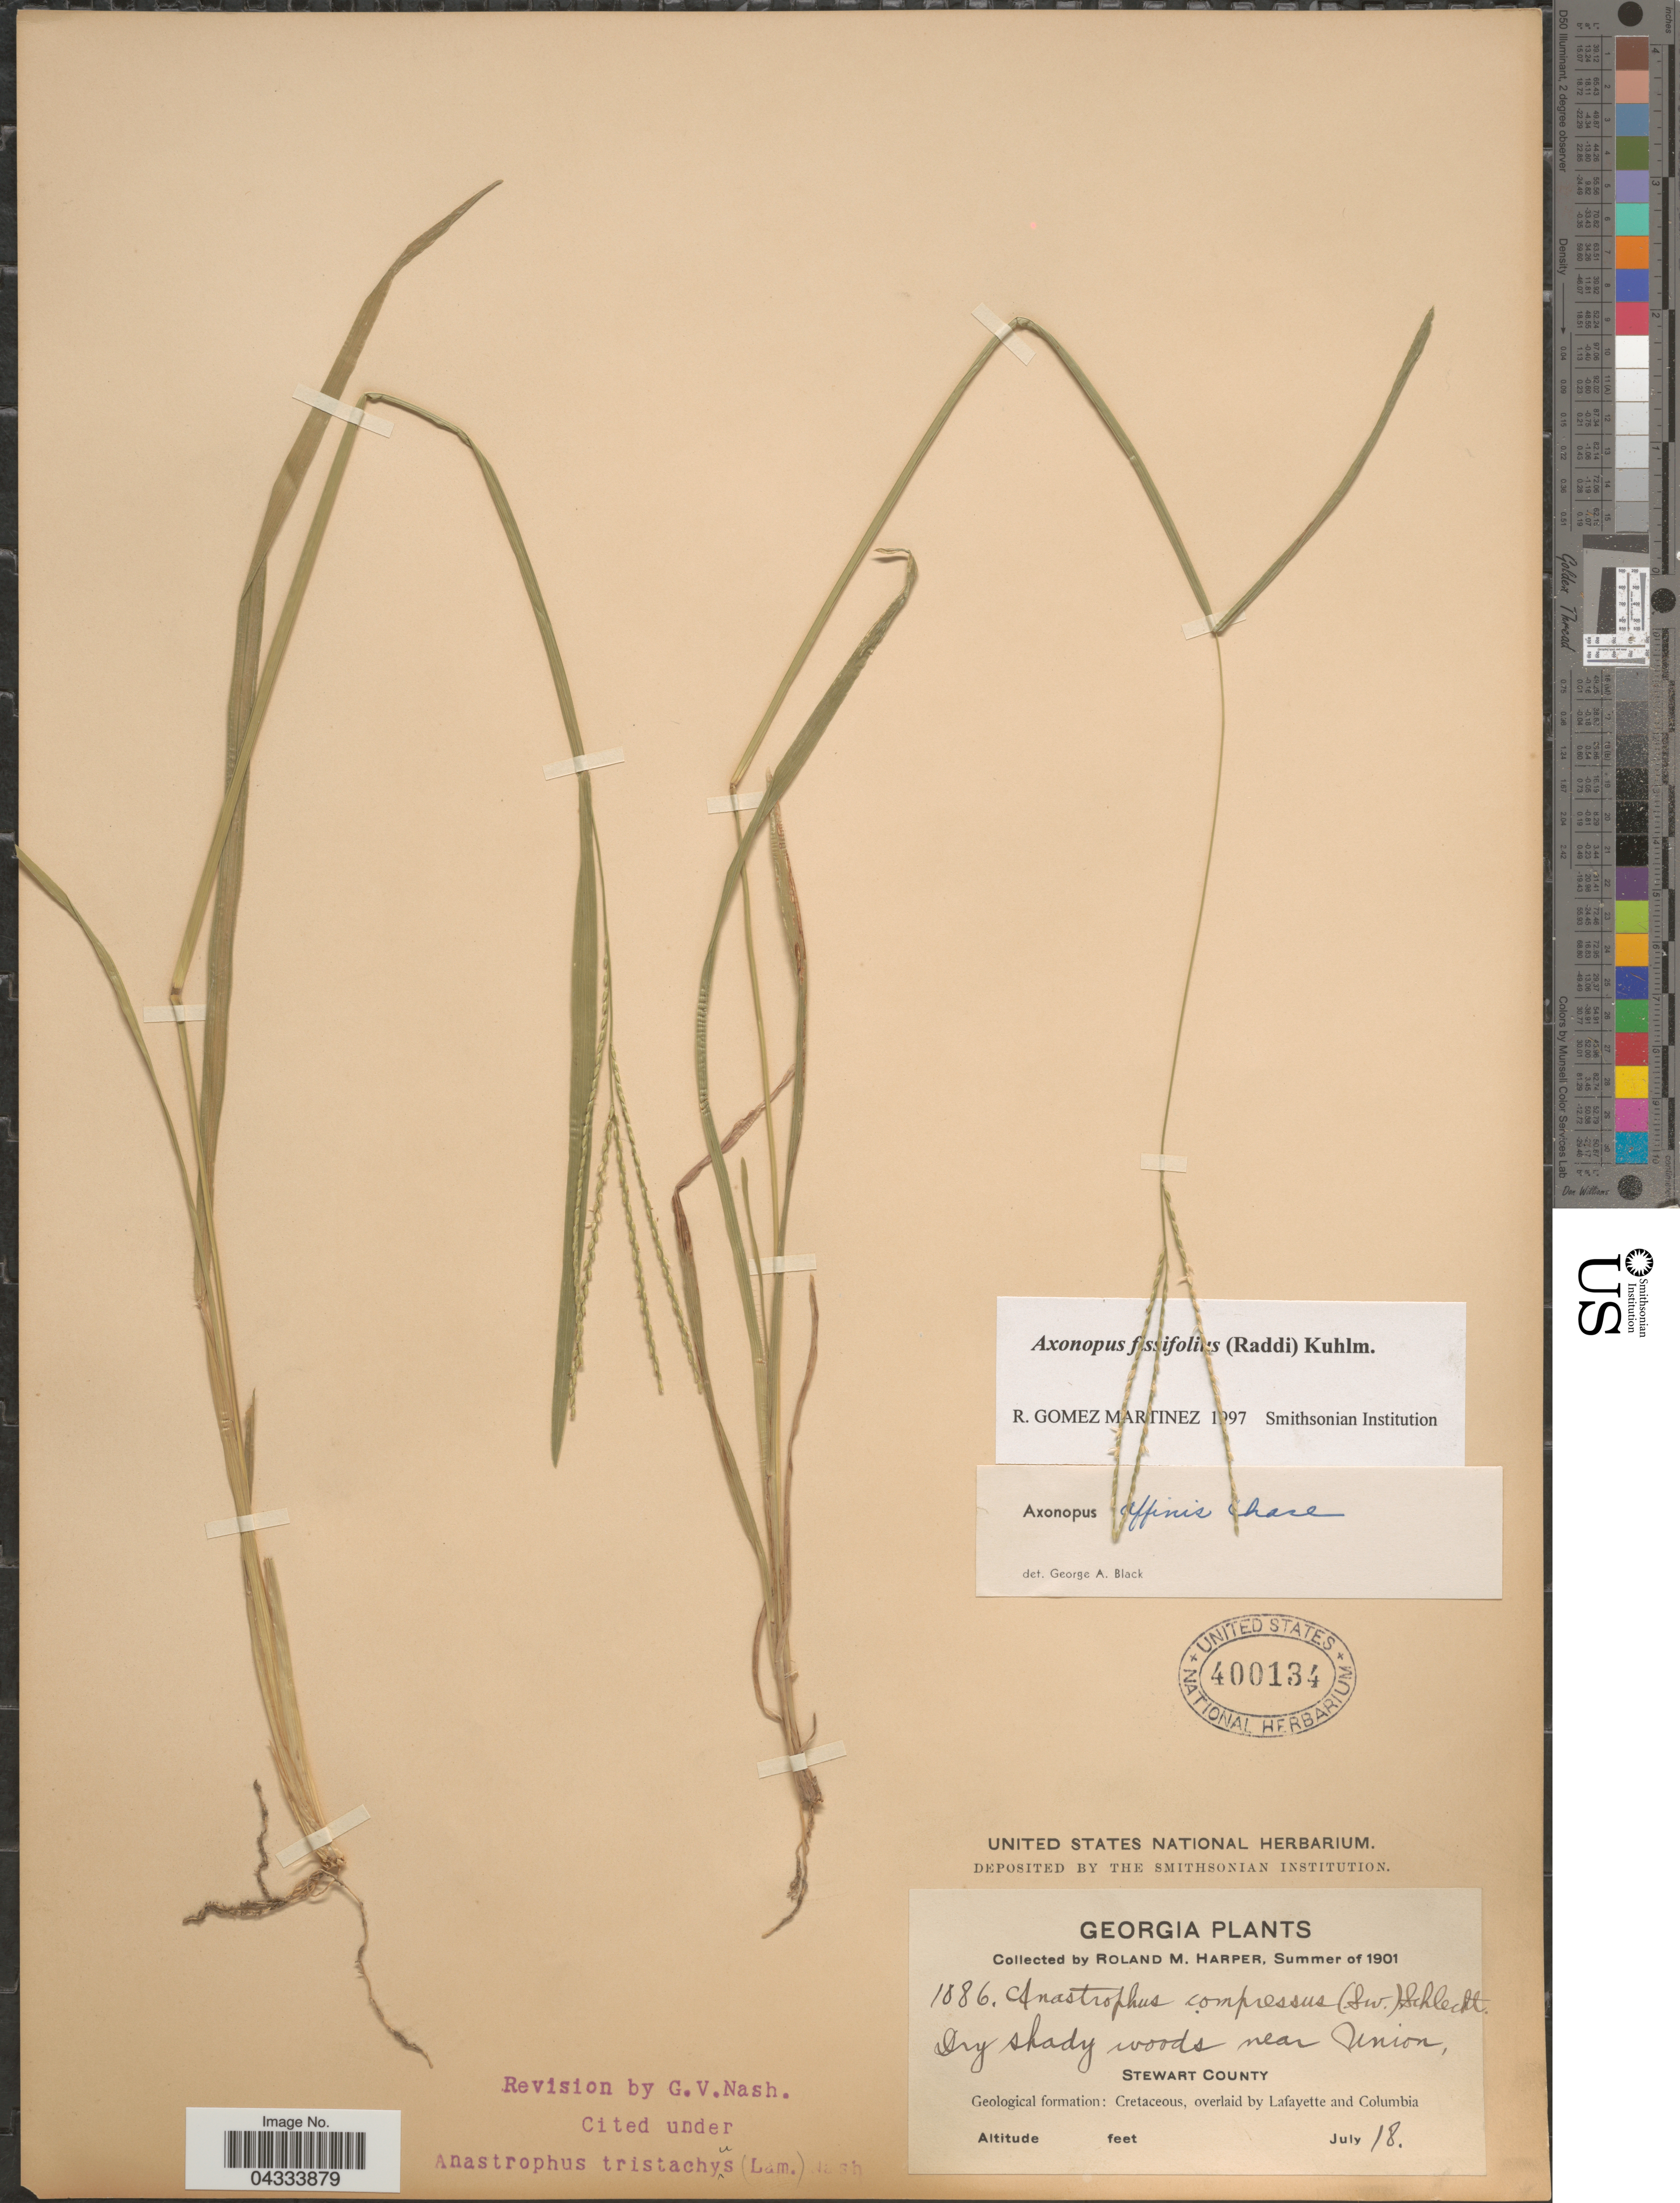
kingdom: Plantae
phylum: Tracheophyta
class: Liliopsida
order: Poales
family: Poaceae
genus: Axonopus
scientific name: Axonopus fissifolius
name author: (Raddi) Kuhlm.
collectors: R. M. Harper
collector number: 1086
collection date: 1901-07-18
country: United States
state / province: Georgia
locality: Dry shady woods near Union, Stewart County. Geological formation: Cretaceous, overlaid by Lafayette and Columbia,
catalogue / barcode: US 400134